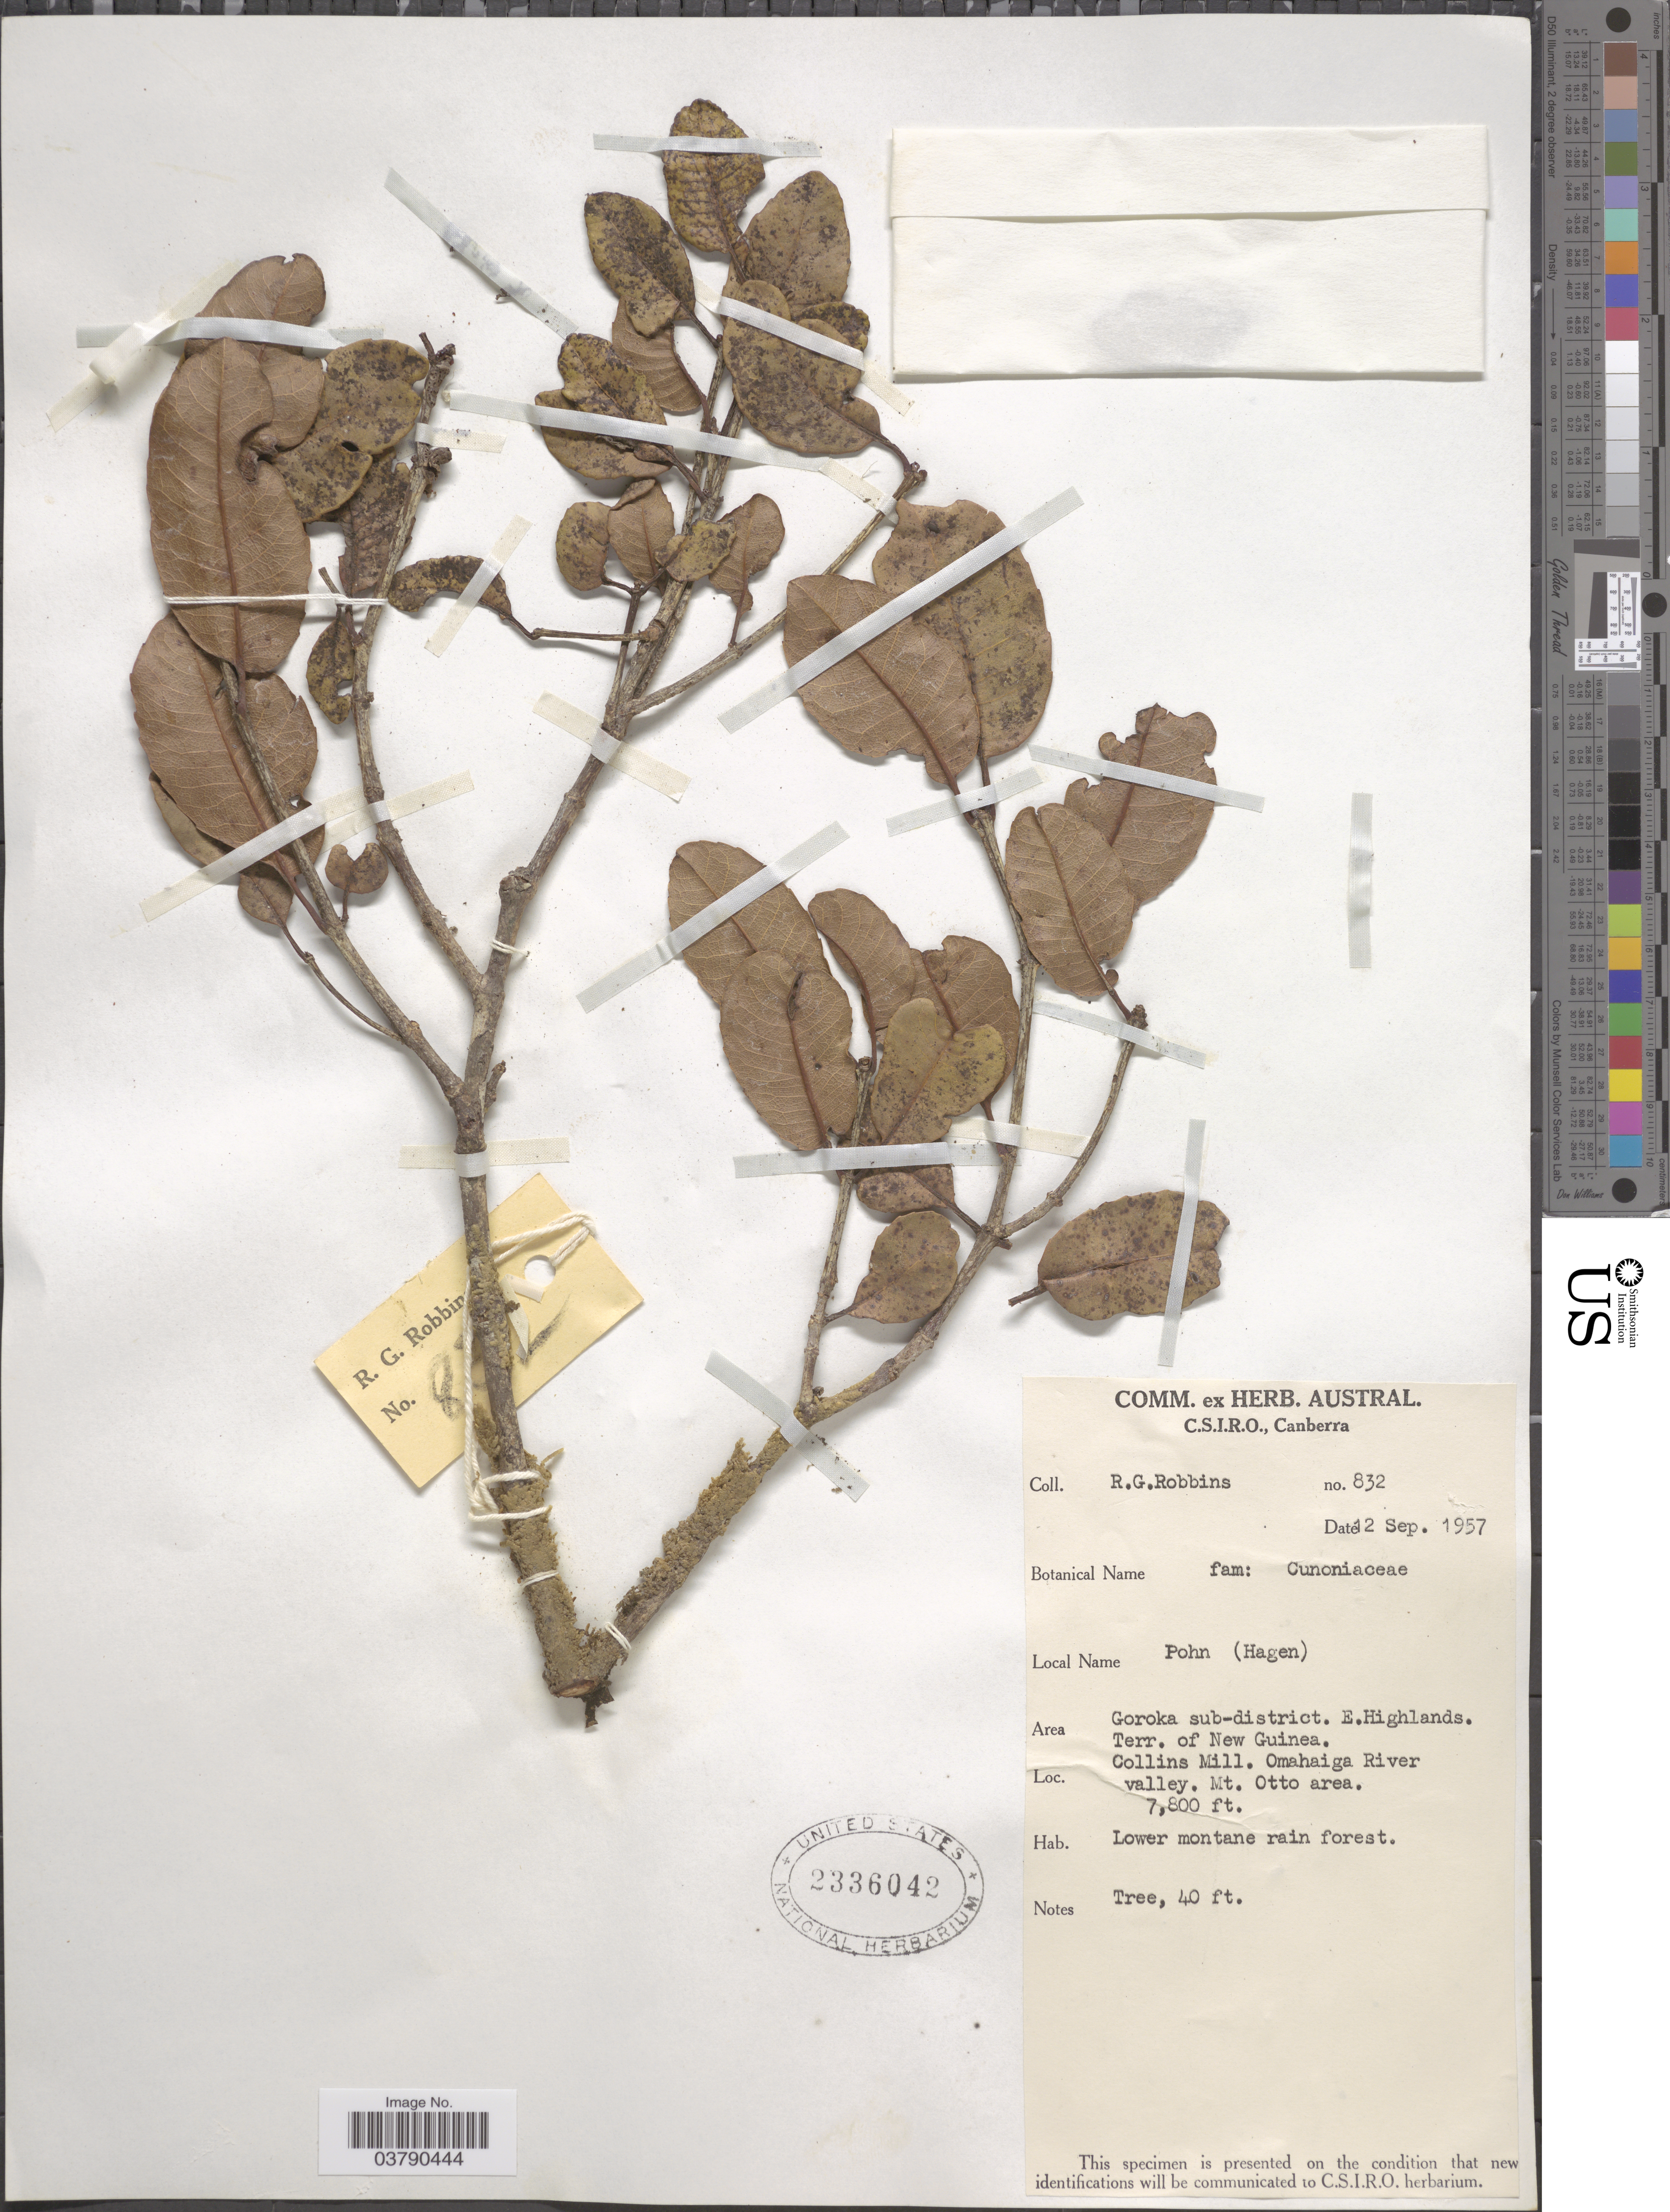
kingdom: Plantae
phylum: Tracheophyta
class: Magnoliopsida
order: Oxalidales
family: Cunoniaceae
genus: Schizomeria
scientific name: Schizomeria iliciana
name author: (Ridl.) Schltr.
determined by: Hopkins, H. C. F.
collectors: R. Robbins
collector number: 832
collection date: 1957-09-12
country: Papua New Guinea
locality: Goroka sub-district. E.Highlands. Terr. of New Guinea. Collins Mill. Omahaiga River valley. Mt. Otto area.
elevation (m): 2377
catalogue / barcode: US 2336042